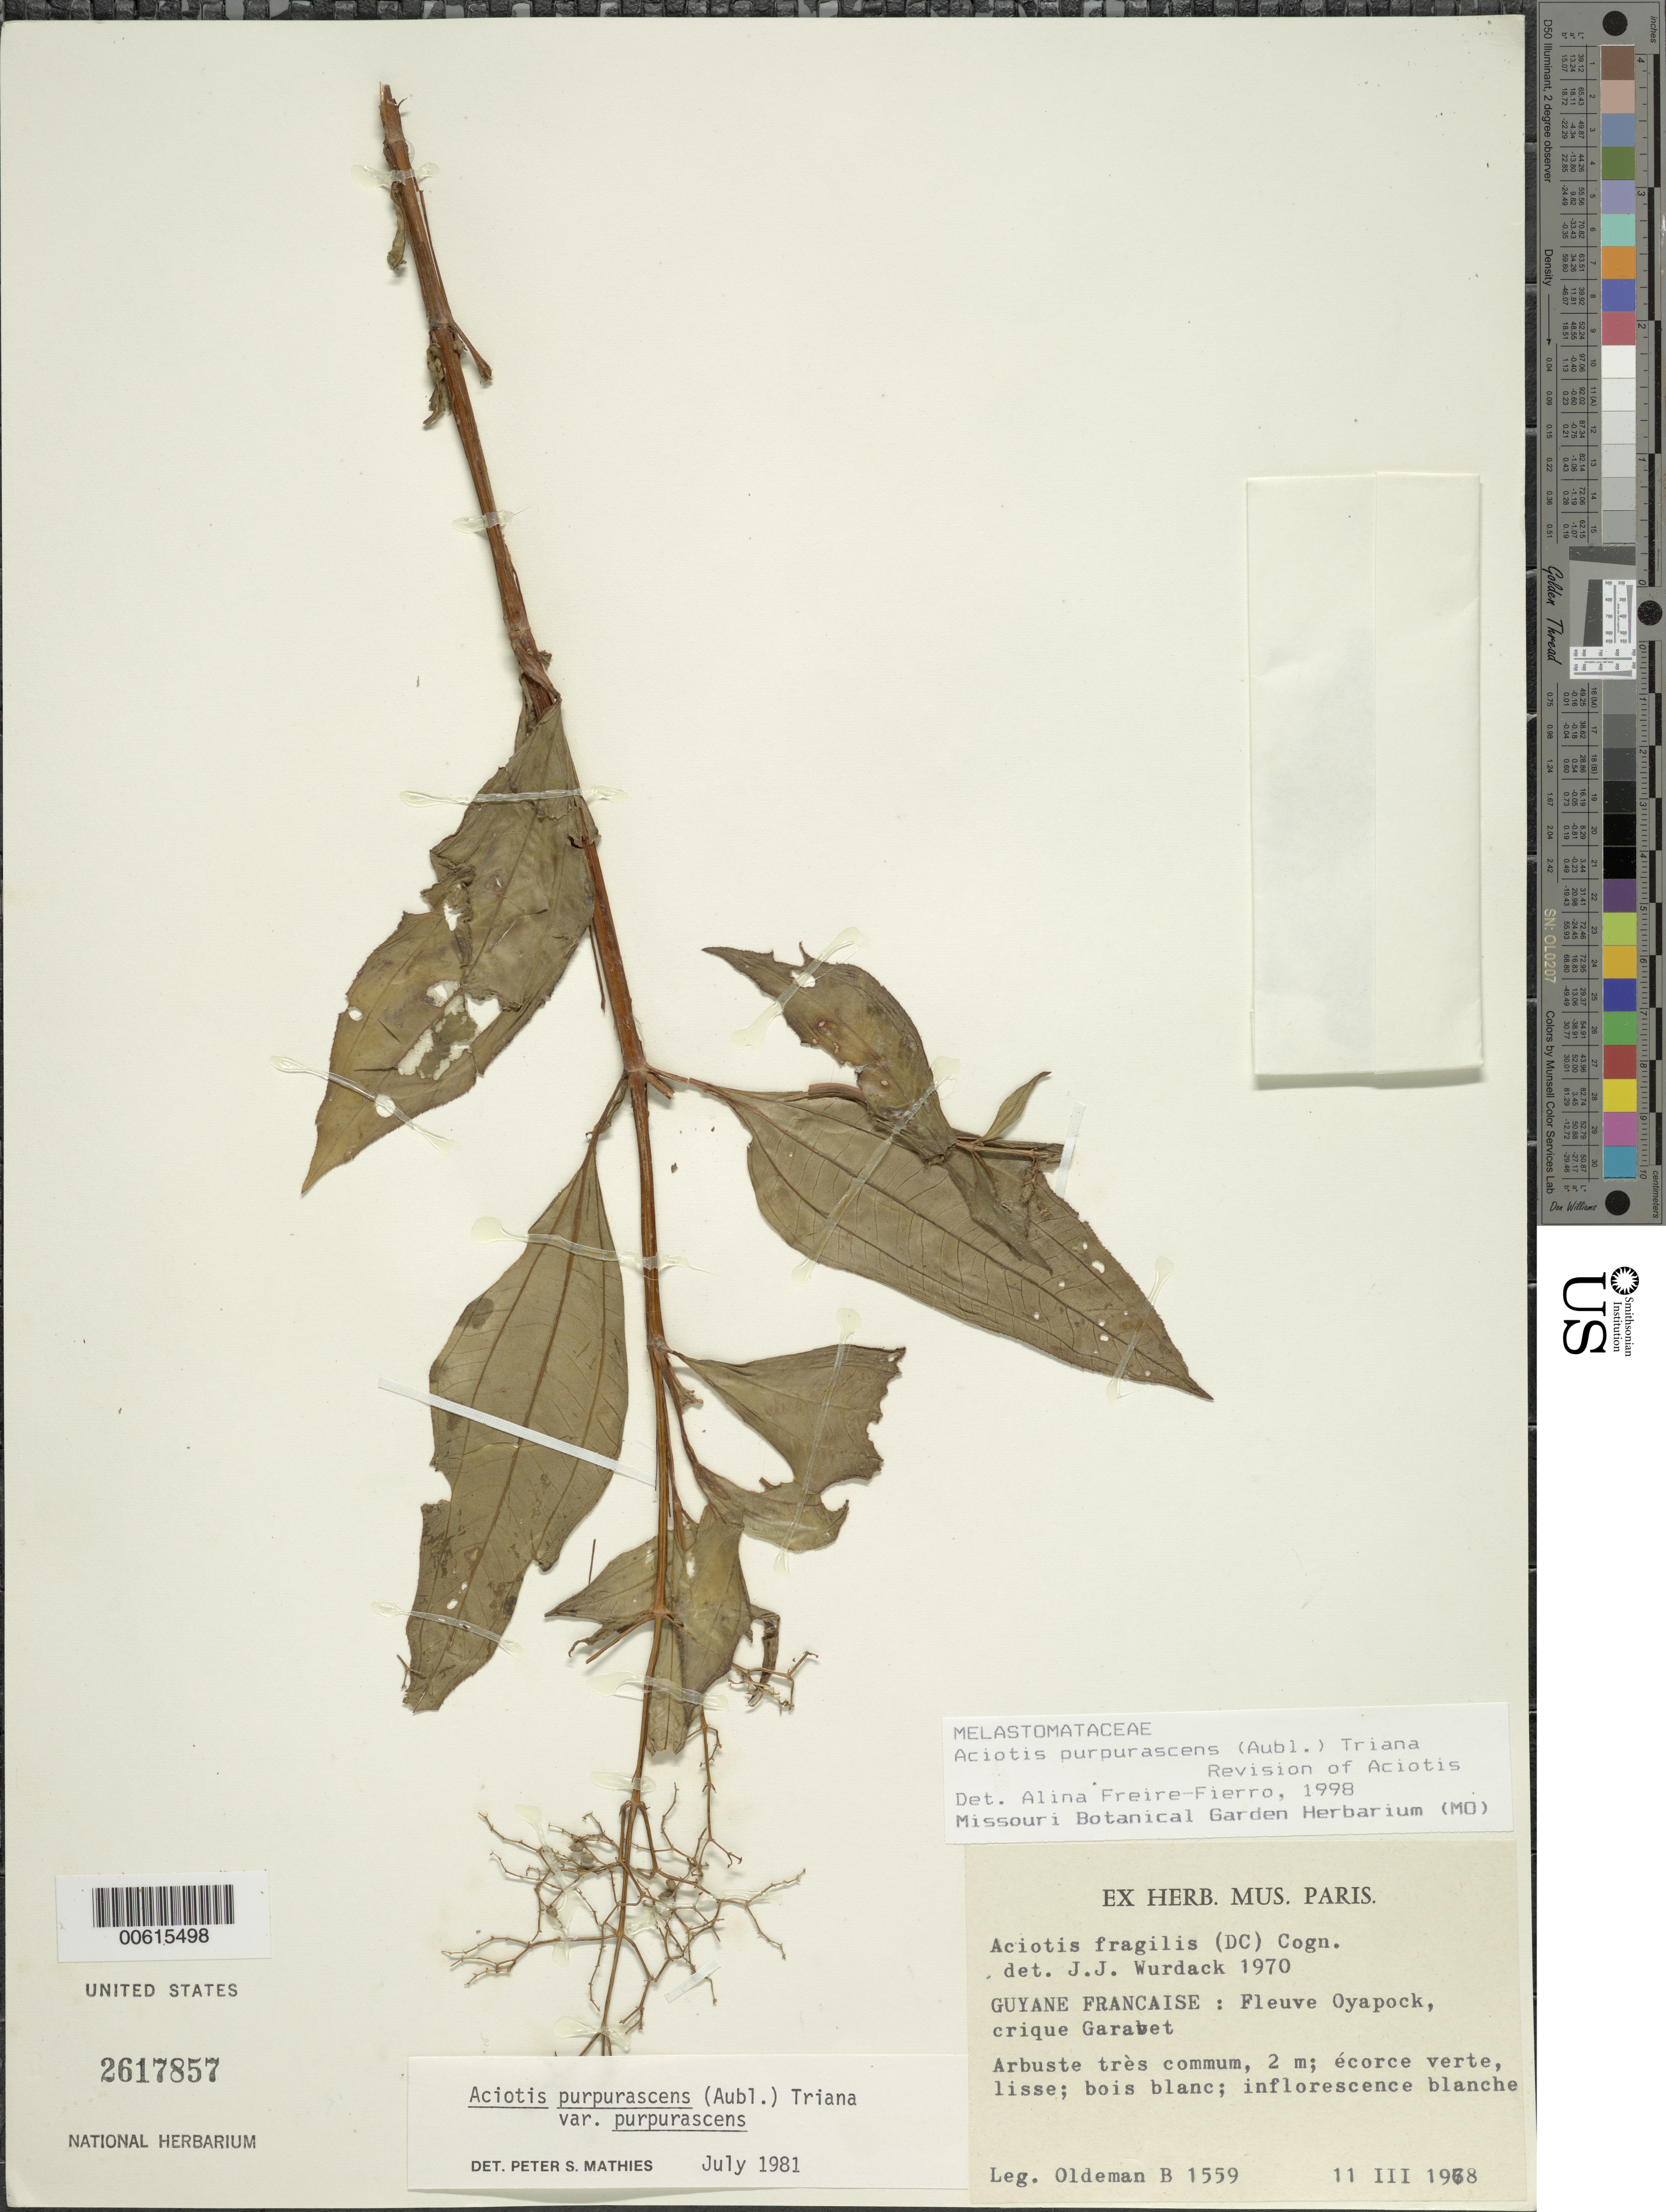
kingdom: Plantae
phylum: Tracheophyta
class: Magnoliopsida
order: Myrtales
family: Melastomataceae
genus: Aciotis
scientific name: Aciotis purpurascens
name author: (Aubl.) Triana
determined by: Freire-Fierro, A.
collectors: R. Oldeman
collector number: B 1559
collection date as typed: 11-Mar-68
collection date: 1968-03-11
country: French Guiana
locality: Crique Gabaret, Fleuve Oyapock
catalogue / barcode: US 2617857